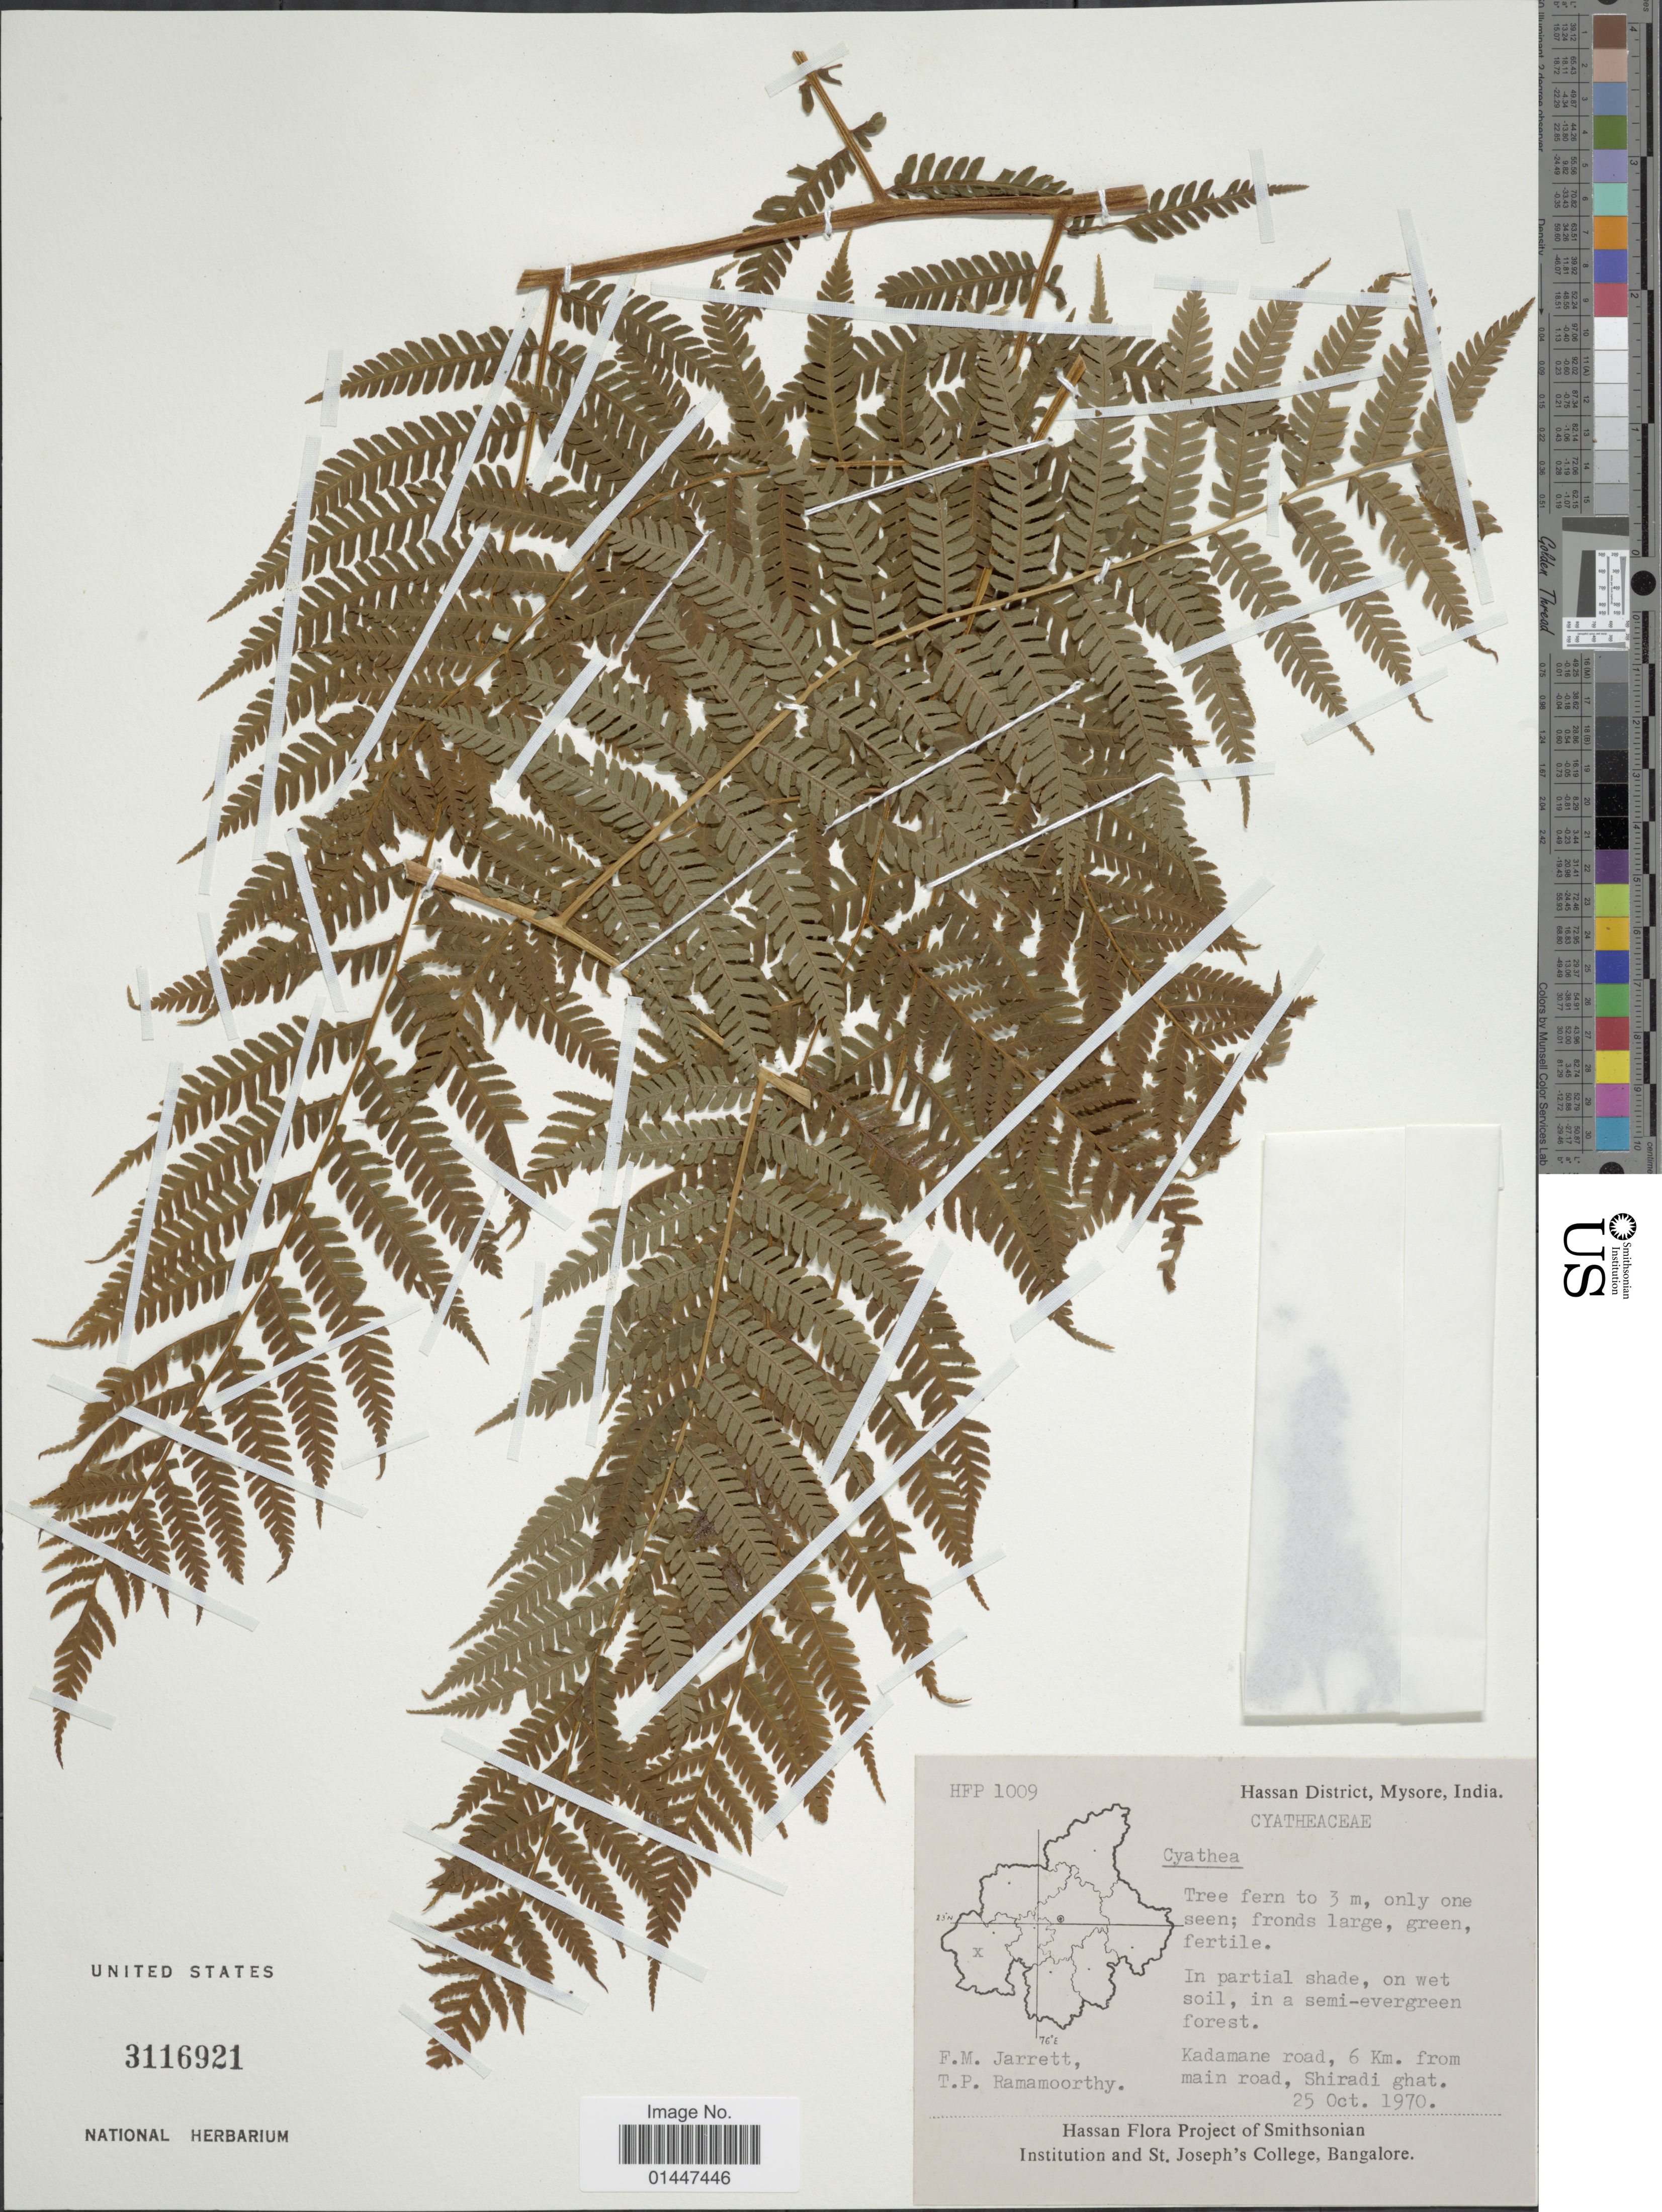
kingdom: Plantae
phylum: Tracheophyta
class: Polypodiopsida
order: Cyatheales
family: Cyatheaceae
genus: Sphaeropteris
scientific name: Sphaeropteris sp.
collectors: F. M. Jarrett & T. P. Ramamoorthy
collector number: HFP1009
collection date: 1970-10-25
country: India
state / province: Karnataka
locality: Hassan District, Mysore. In partial shade, on wet soil, in a semi-evergreen forest. Kadamane road, 6 Km. from main road, Shiradi ghat.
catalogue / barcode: US 3116921